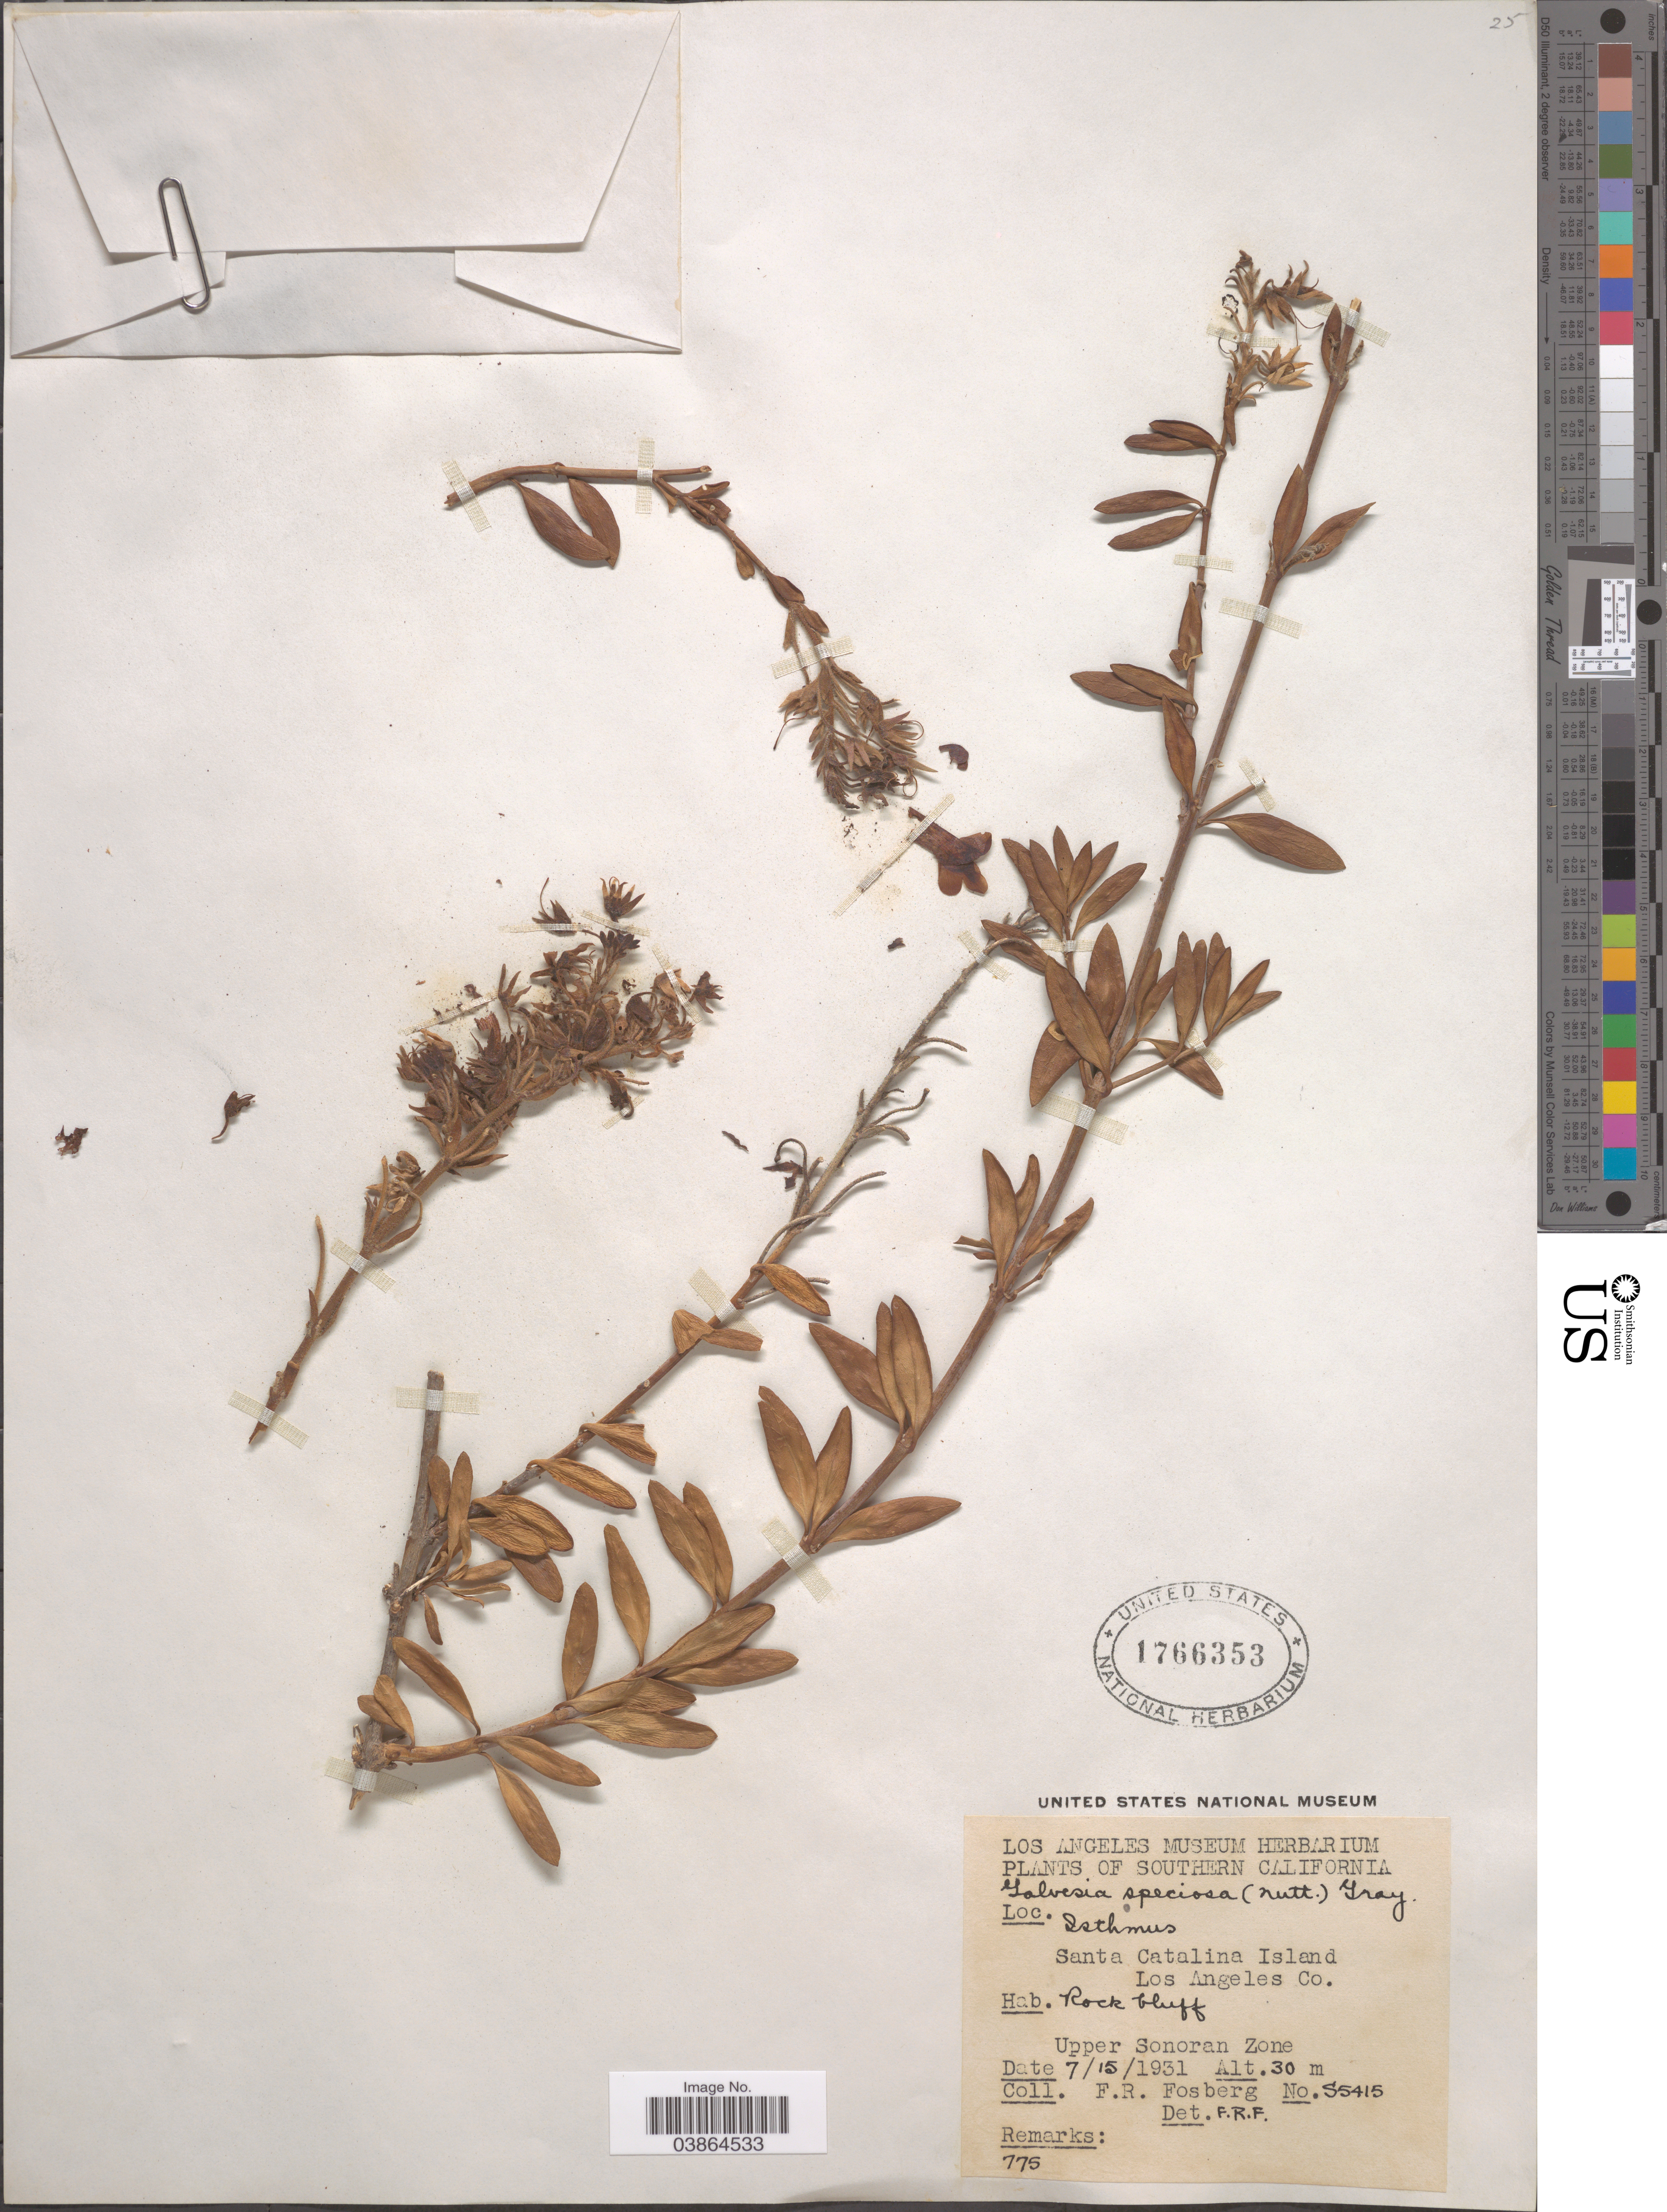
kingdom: Plantae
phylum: Tracheophyta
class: Magnoliopsida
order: Lamiales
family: Plantaginaceae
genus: Gambelia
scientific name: Gambelia speciosa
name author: Nutt.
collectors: F. R. Fosberg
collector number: S5415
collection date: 1931-07-15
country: United States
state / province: California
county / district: Los Angeles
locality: Southern California. Santa Catalina Island. Los Angeles. Upper Sonoran Zone.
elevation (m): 30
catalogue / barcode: US 1766353